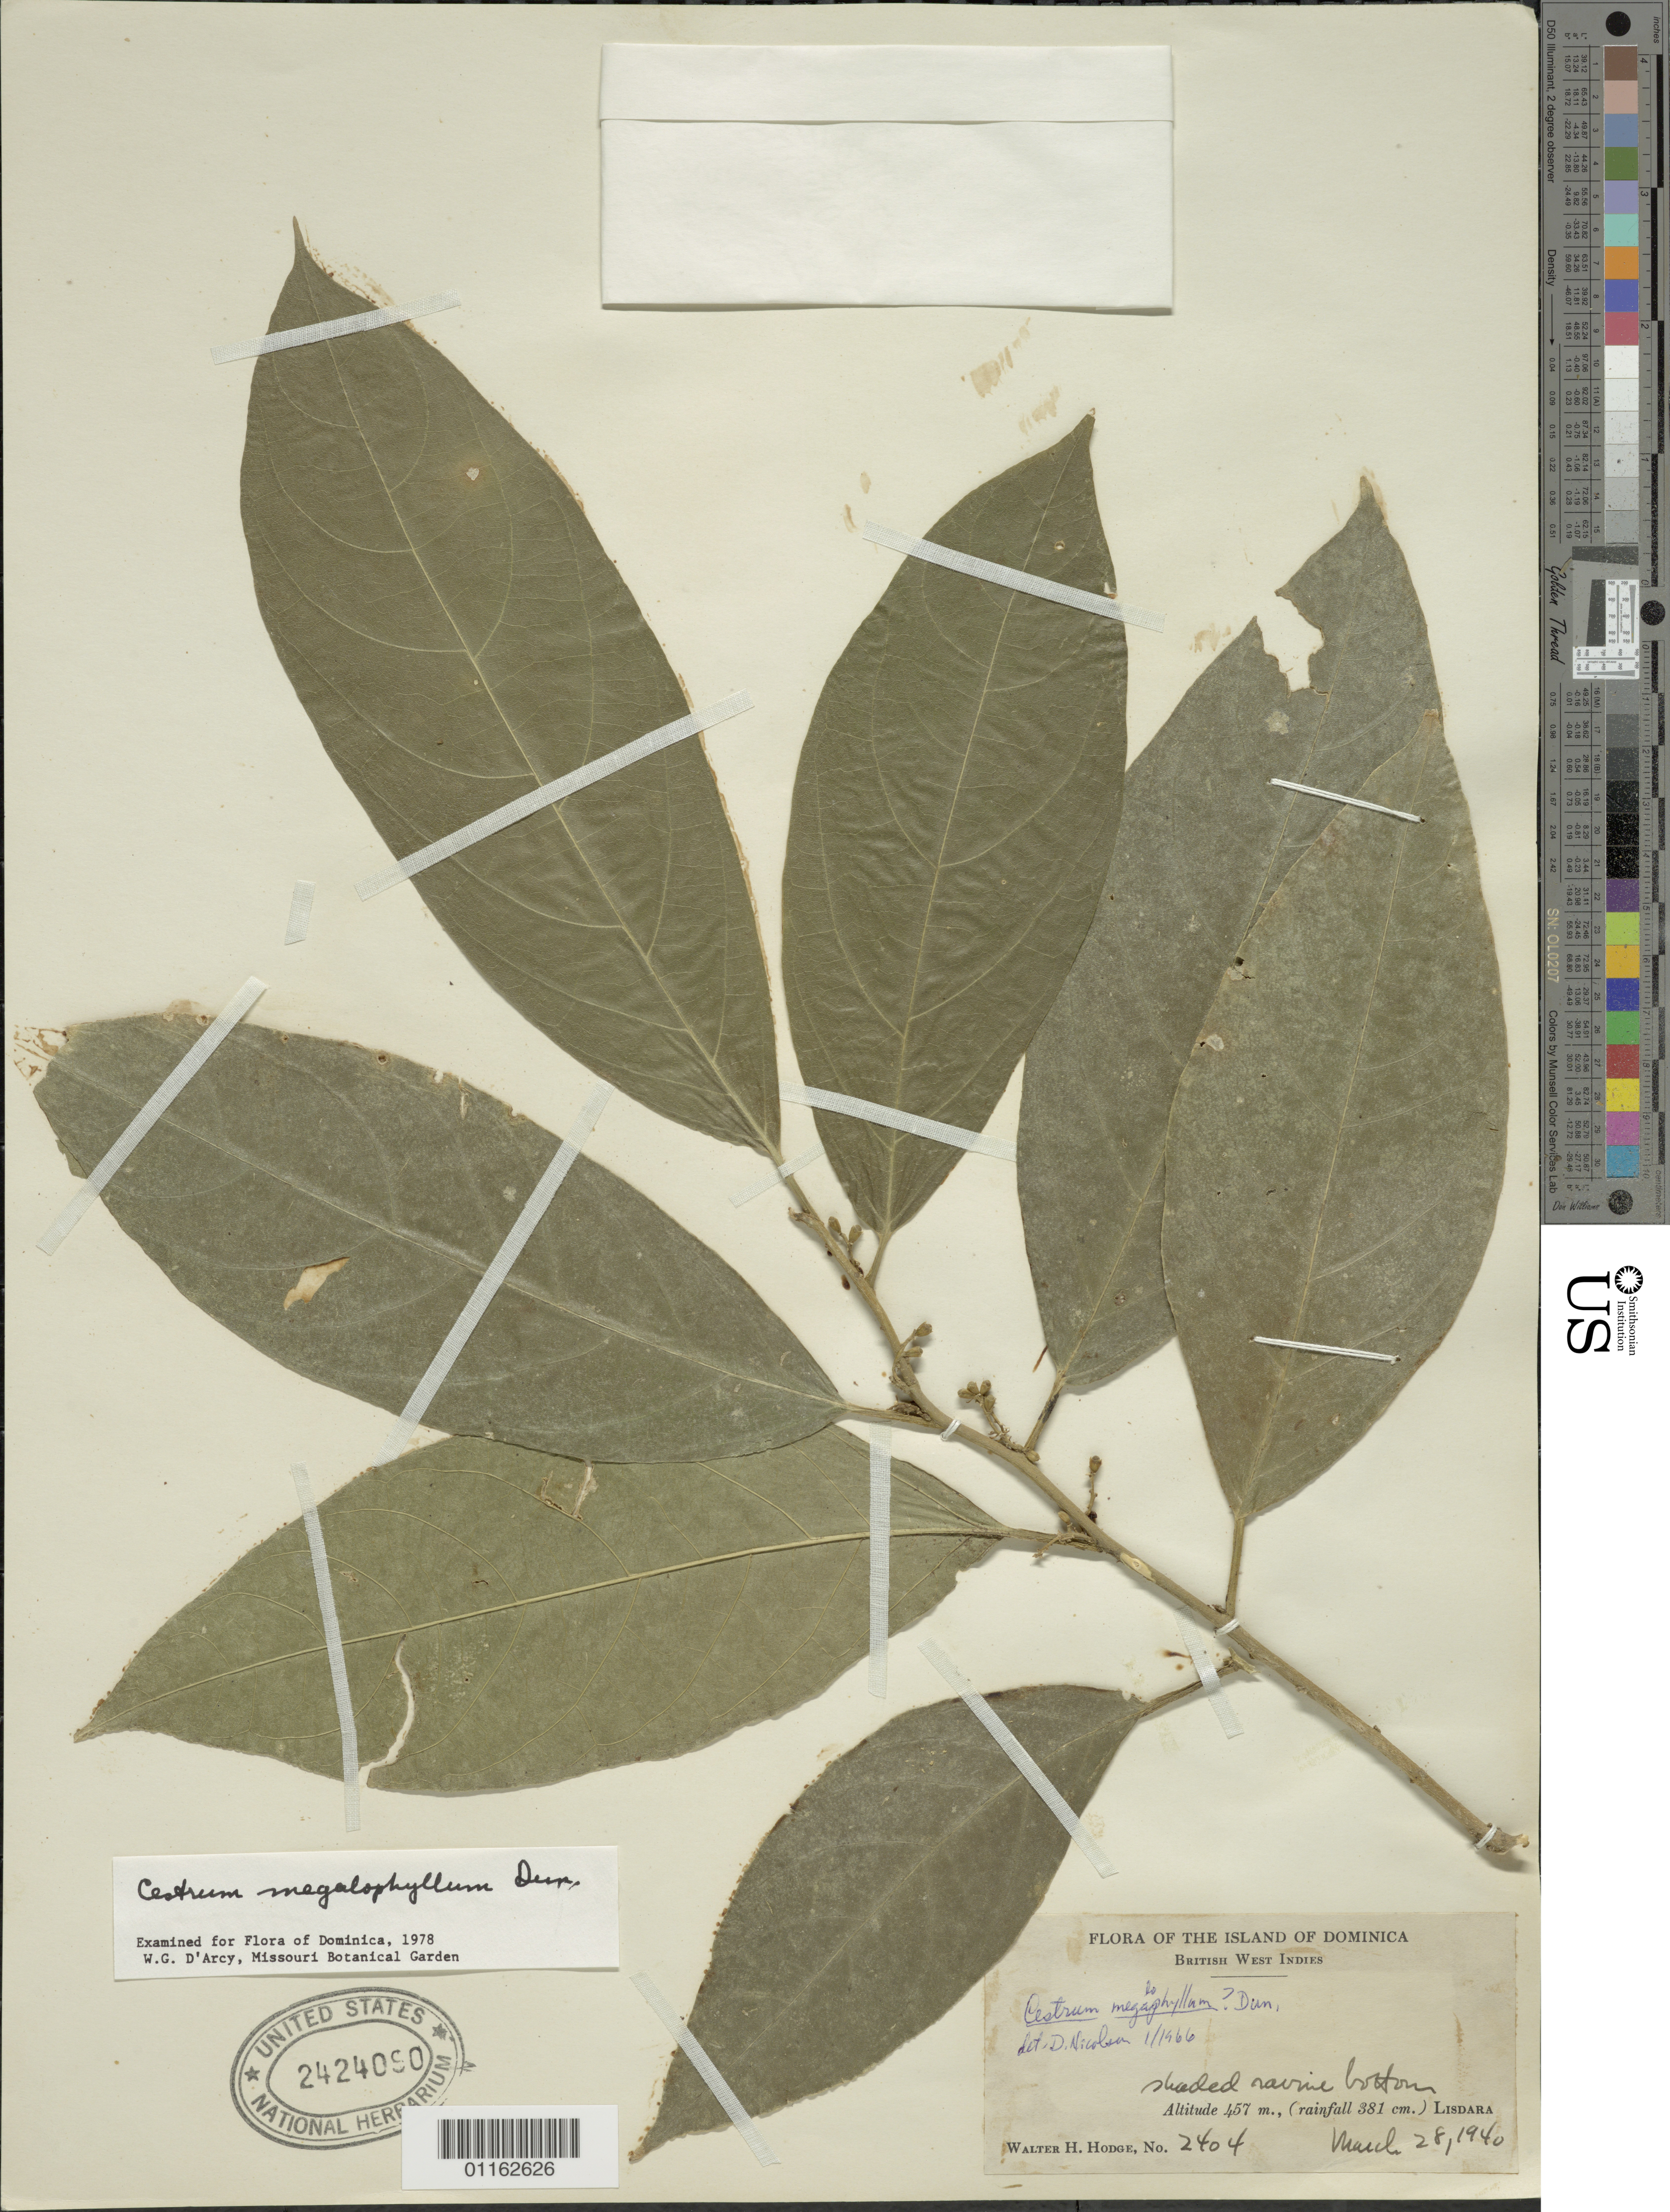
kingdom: Plantae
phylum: Tracheophyta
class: Magnoliopsida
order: Solanales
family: Solanaceae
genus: Cestrum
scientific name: Cestrum megalophyllum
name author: Dunal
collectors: W. Hodge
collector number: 2404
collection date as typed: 28 Mar 1940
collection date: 1940-03-28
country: Dominica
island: Dominica I.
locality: Lisdara; shaded ravine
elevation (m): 457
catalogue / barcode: US 2424050